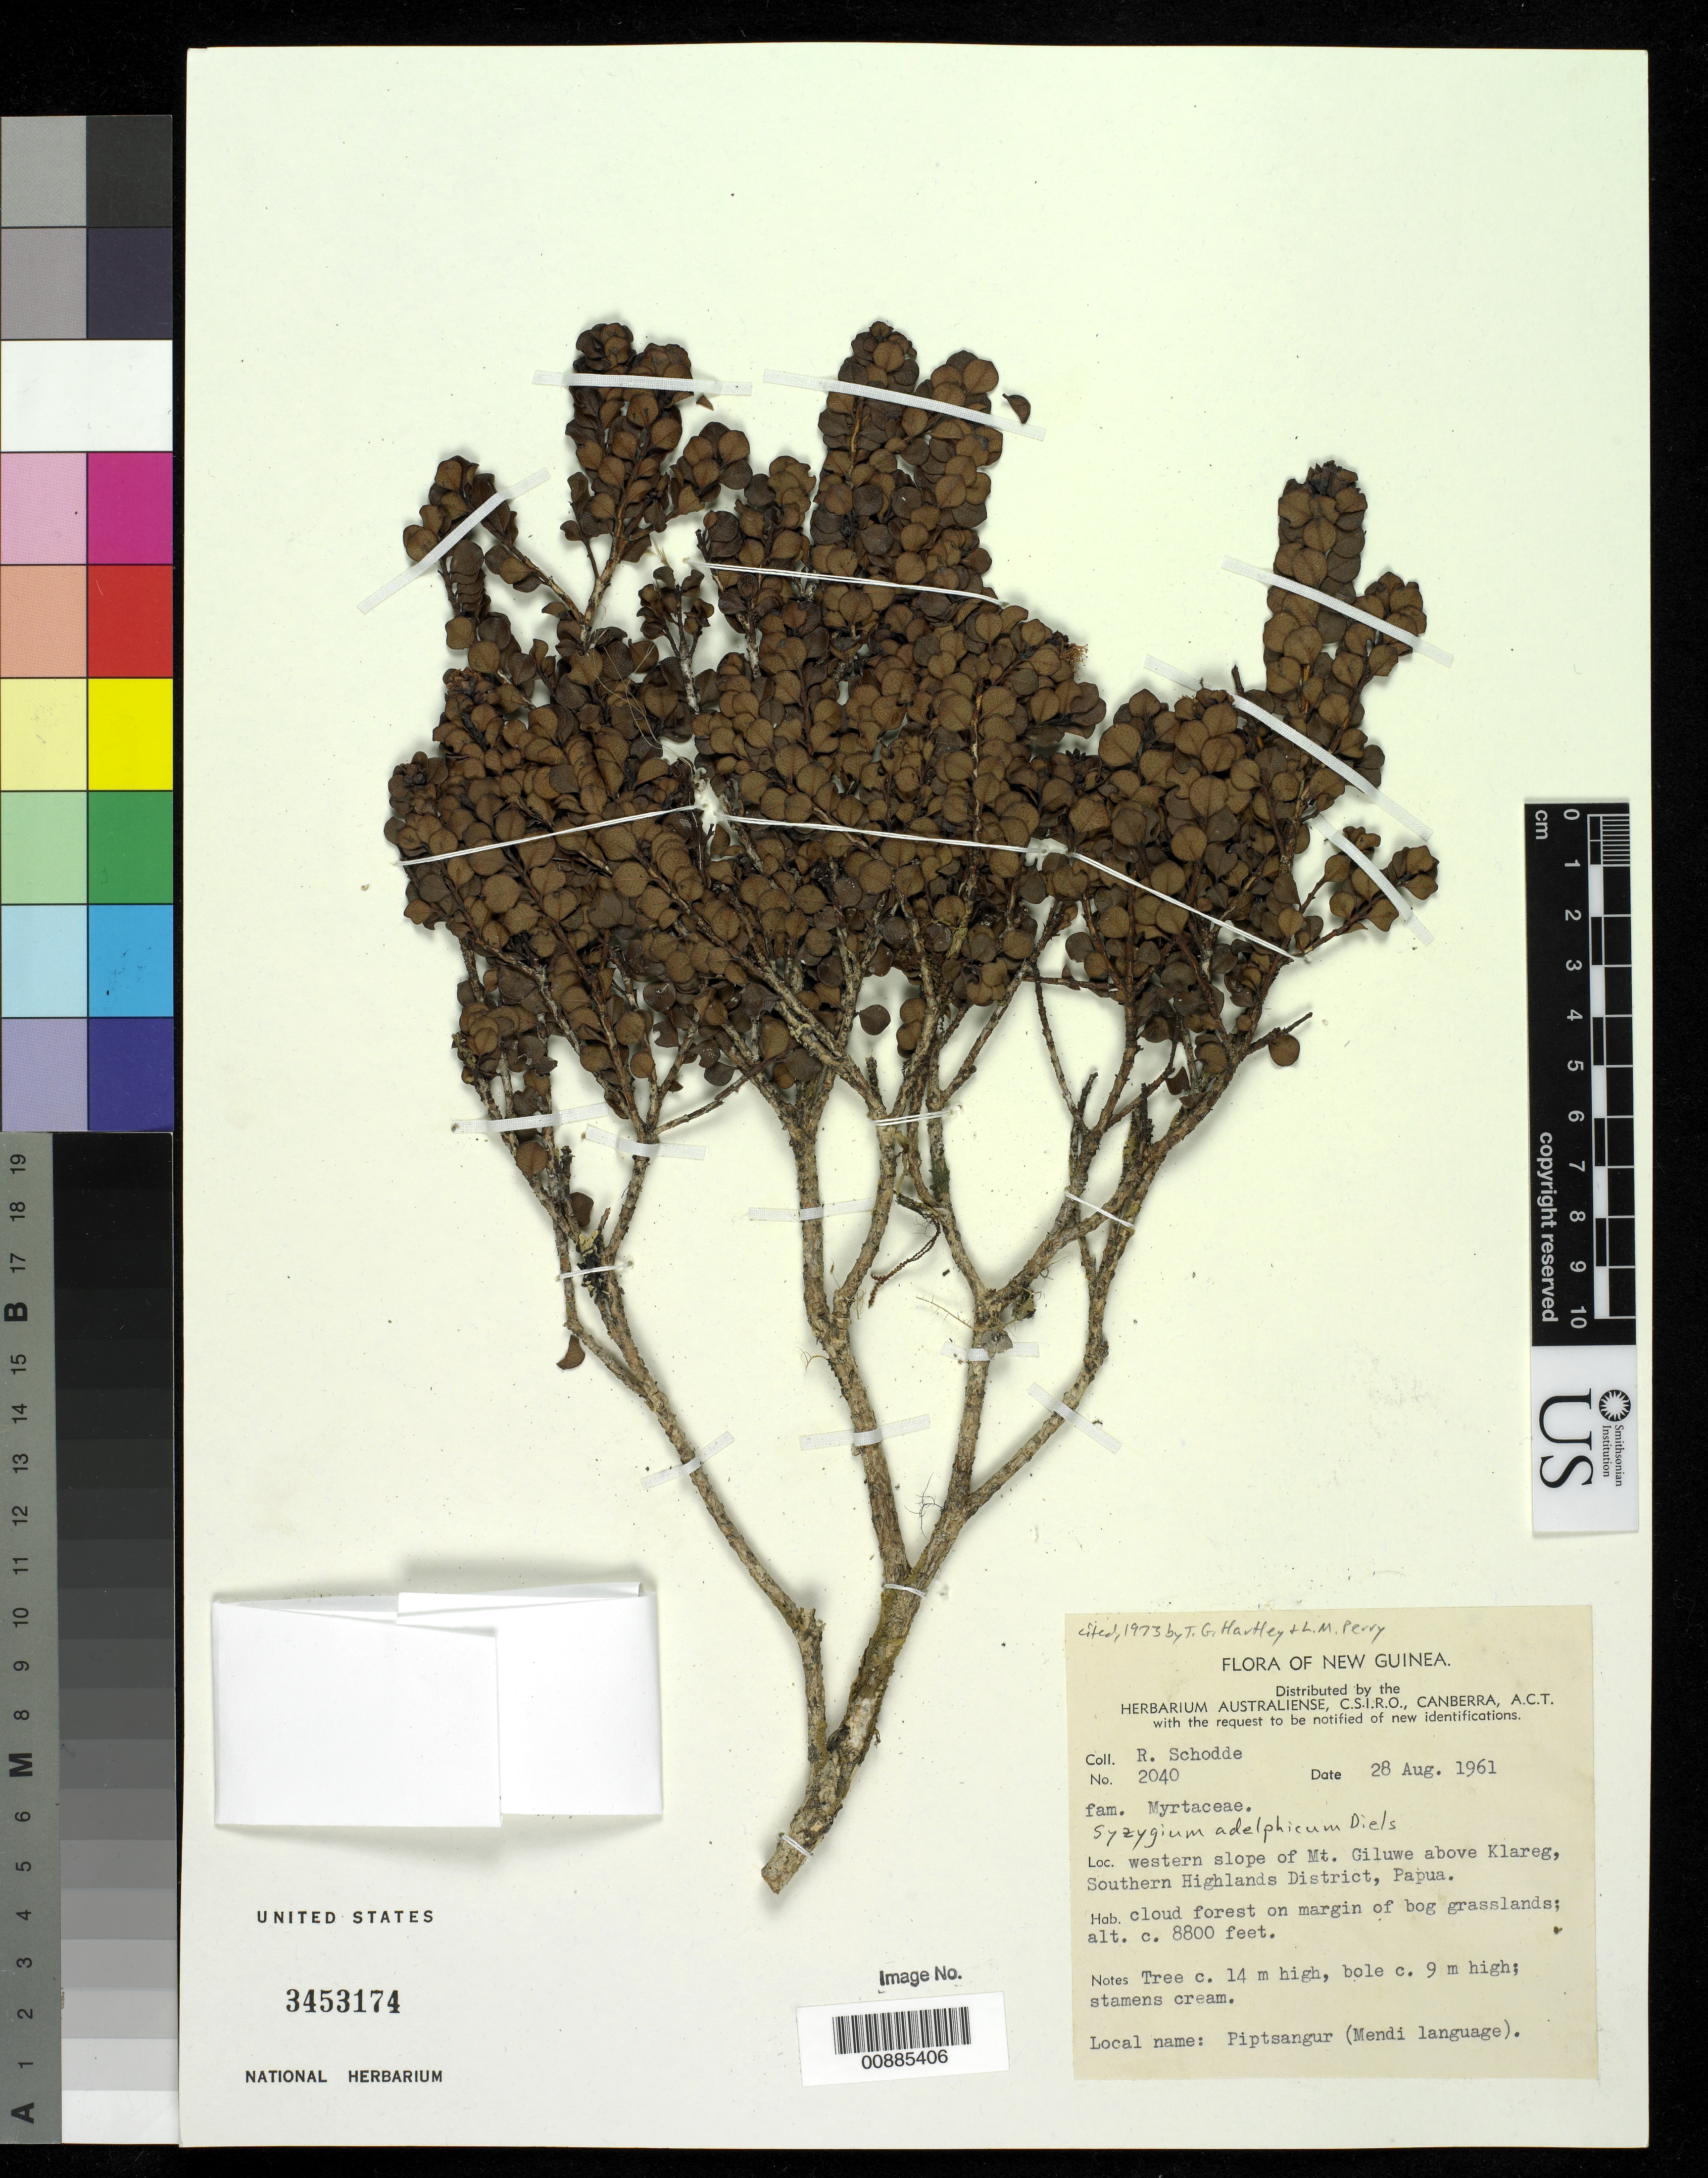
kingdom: Plantae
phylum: Tracheophyta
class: Magnoliopsida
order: Myrtales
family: Myrtaceae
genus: Syzygium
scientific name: Syzygium adelphicum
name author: Diels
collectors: R. Schodde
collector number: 2040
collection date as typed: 28 Aug 1961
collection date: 1961-08-28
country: Papua New Guinea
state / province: Southern Highlands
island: New Guinea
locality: Western slope of Mt. Giluwe, above Klareg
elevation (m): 2682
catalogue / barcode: US 3453174